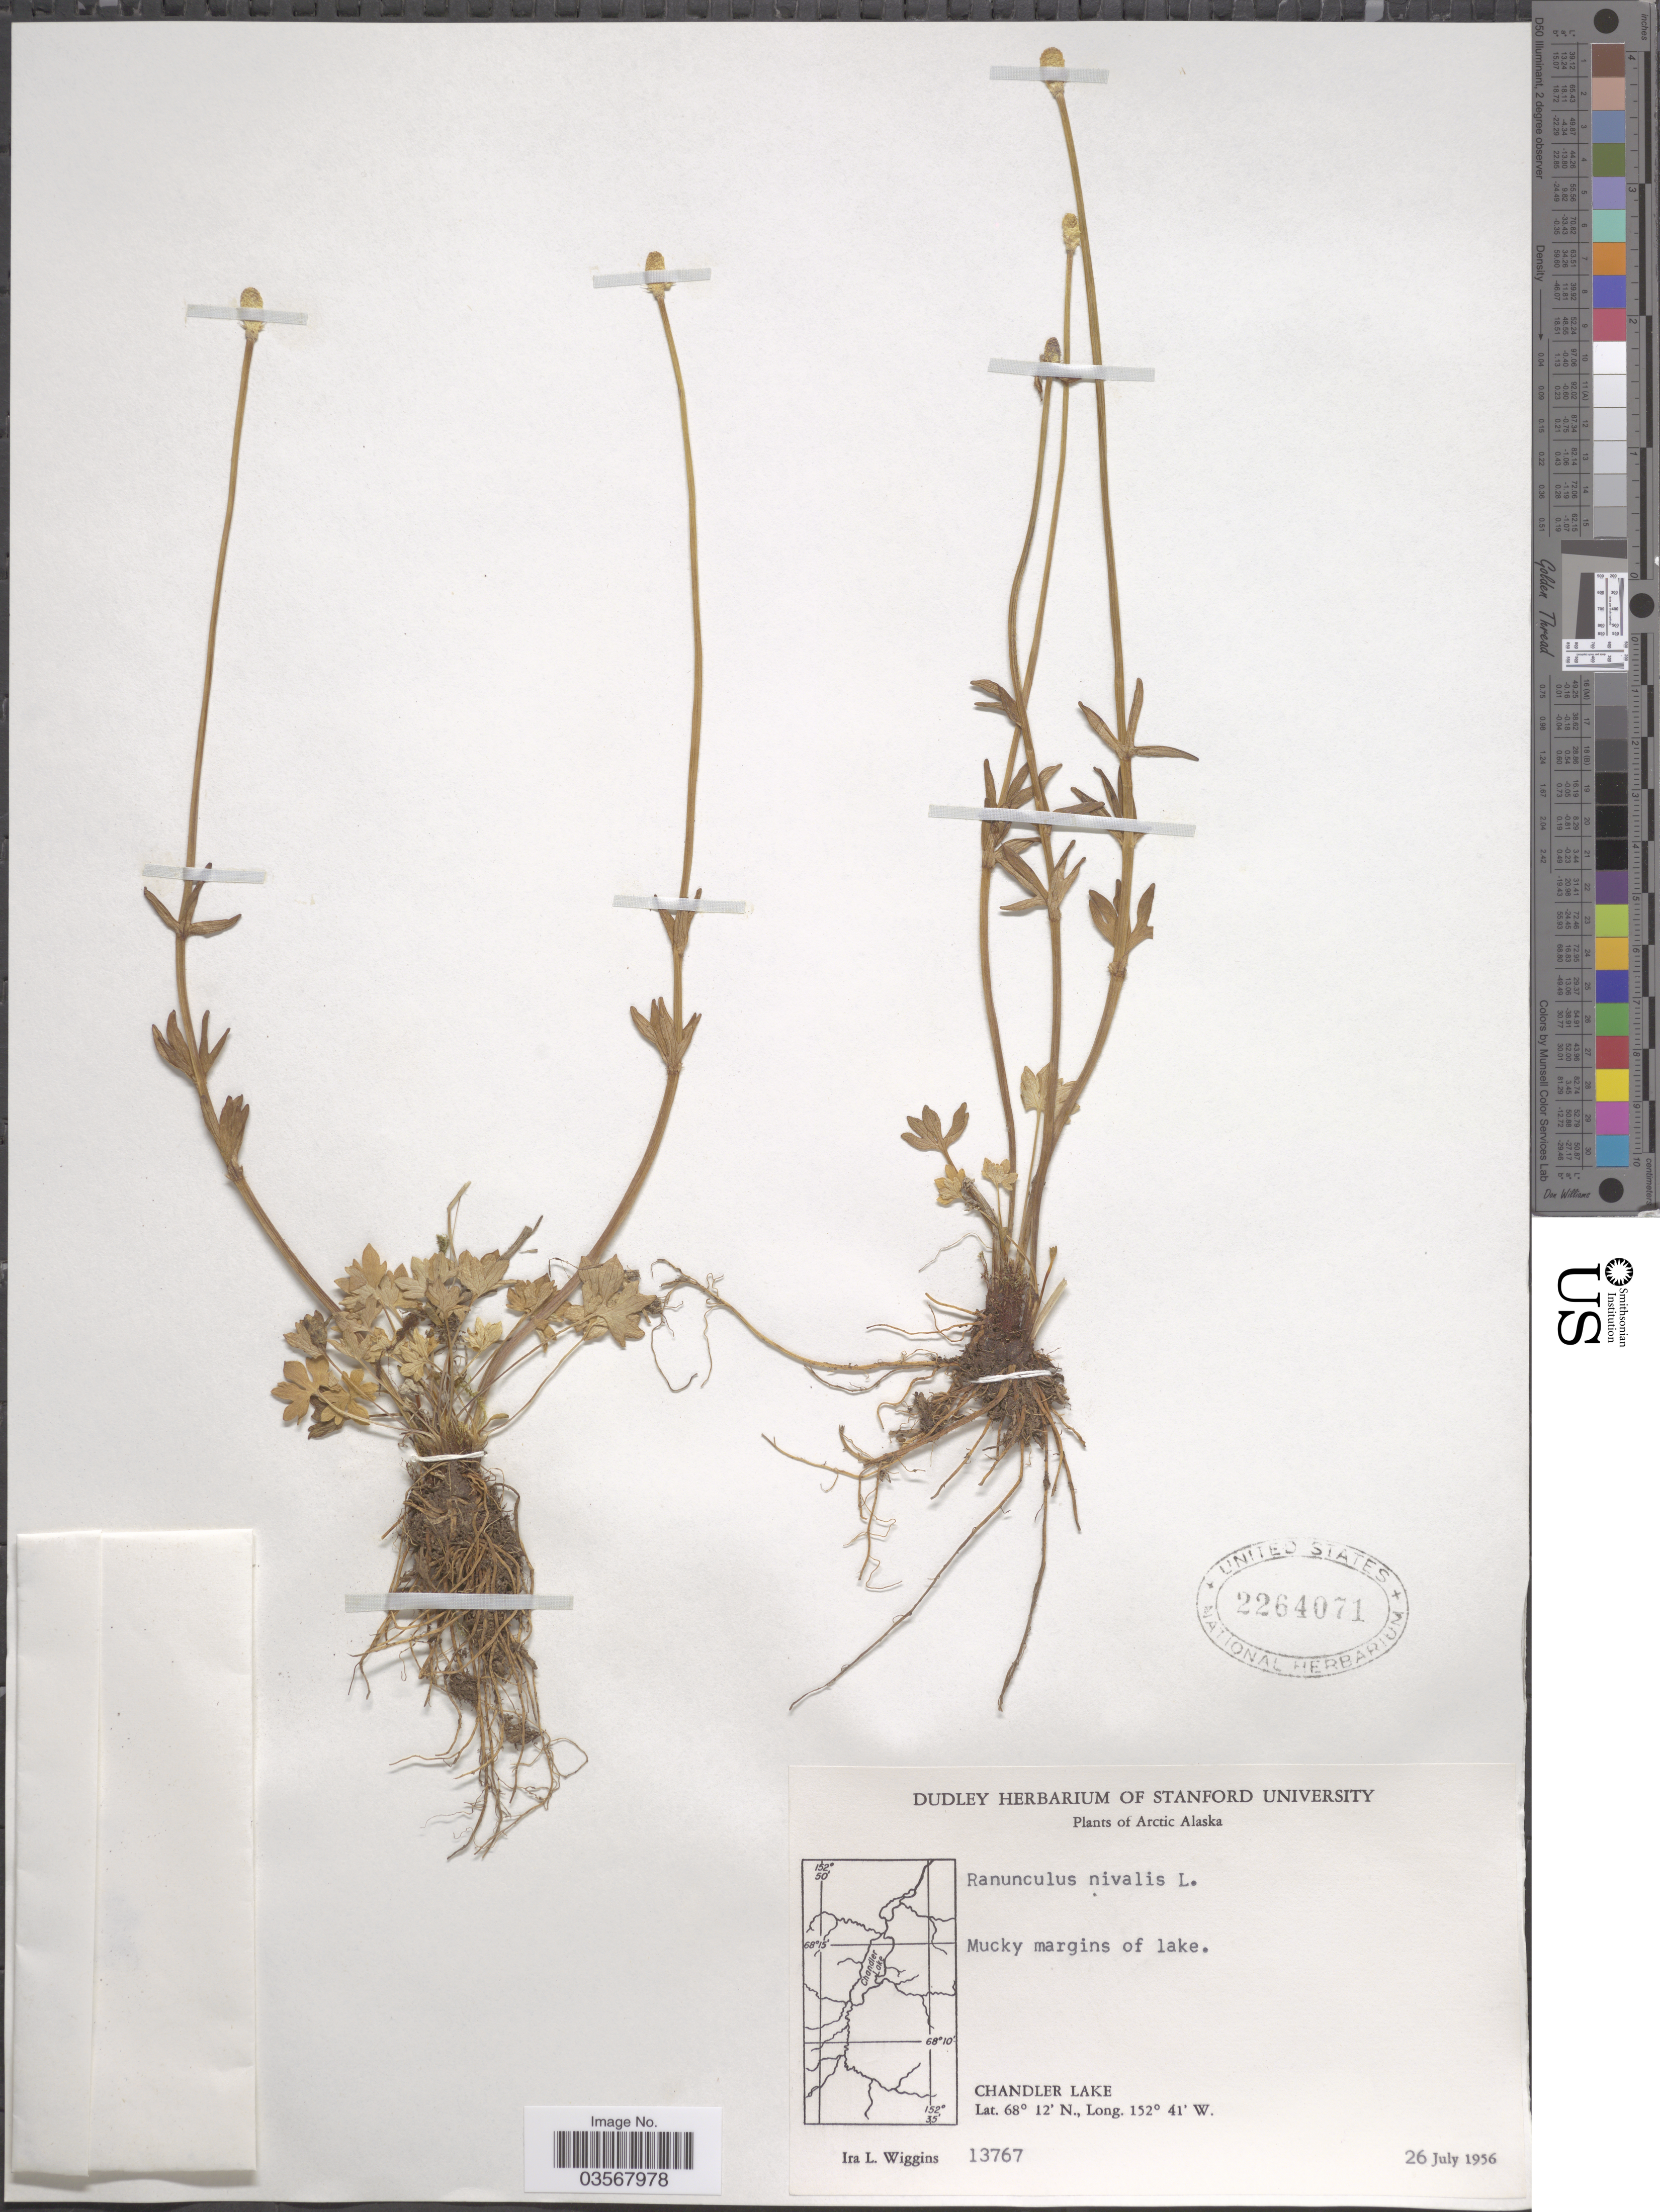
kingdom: Plantae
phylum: Tracheophyta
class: Magnoliopsida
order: Ranunculales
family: Ranunculaceae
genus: Ranunculus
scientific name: Ranunculus nivalis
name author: L.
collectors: I. L. Wiggins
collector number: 13767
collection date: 1956-07-16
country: United States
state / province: Alaska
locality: Arctic Alaska. Mucky margins of lake. Chandler Lake.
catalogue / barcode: US 2264071